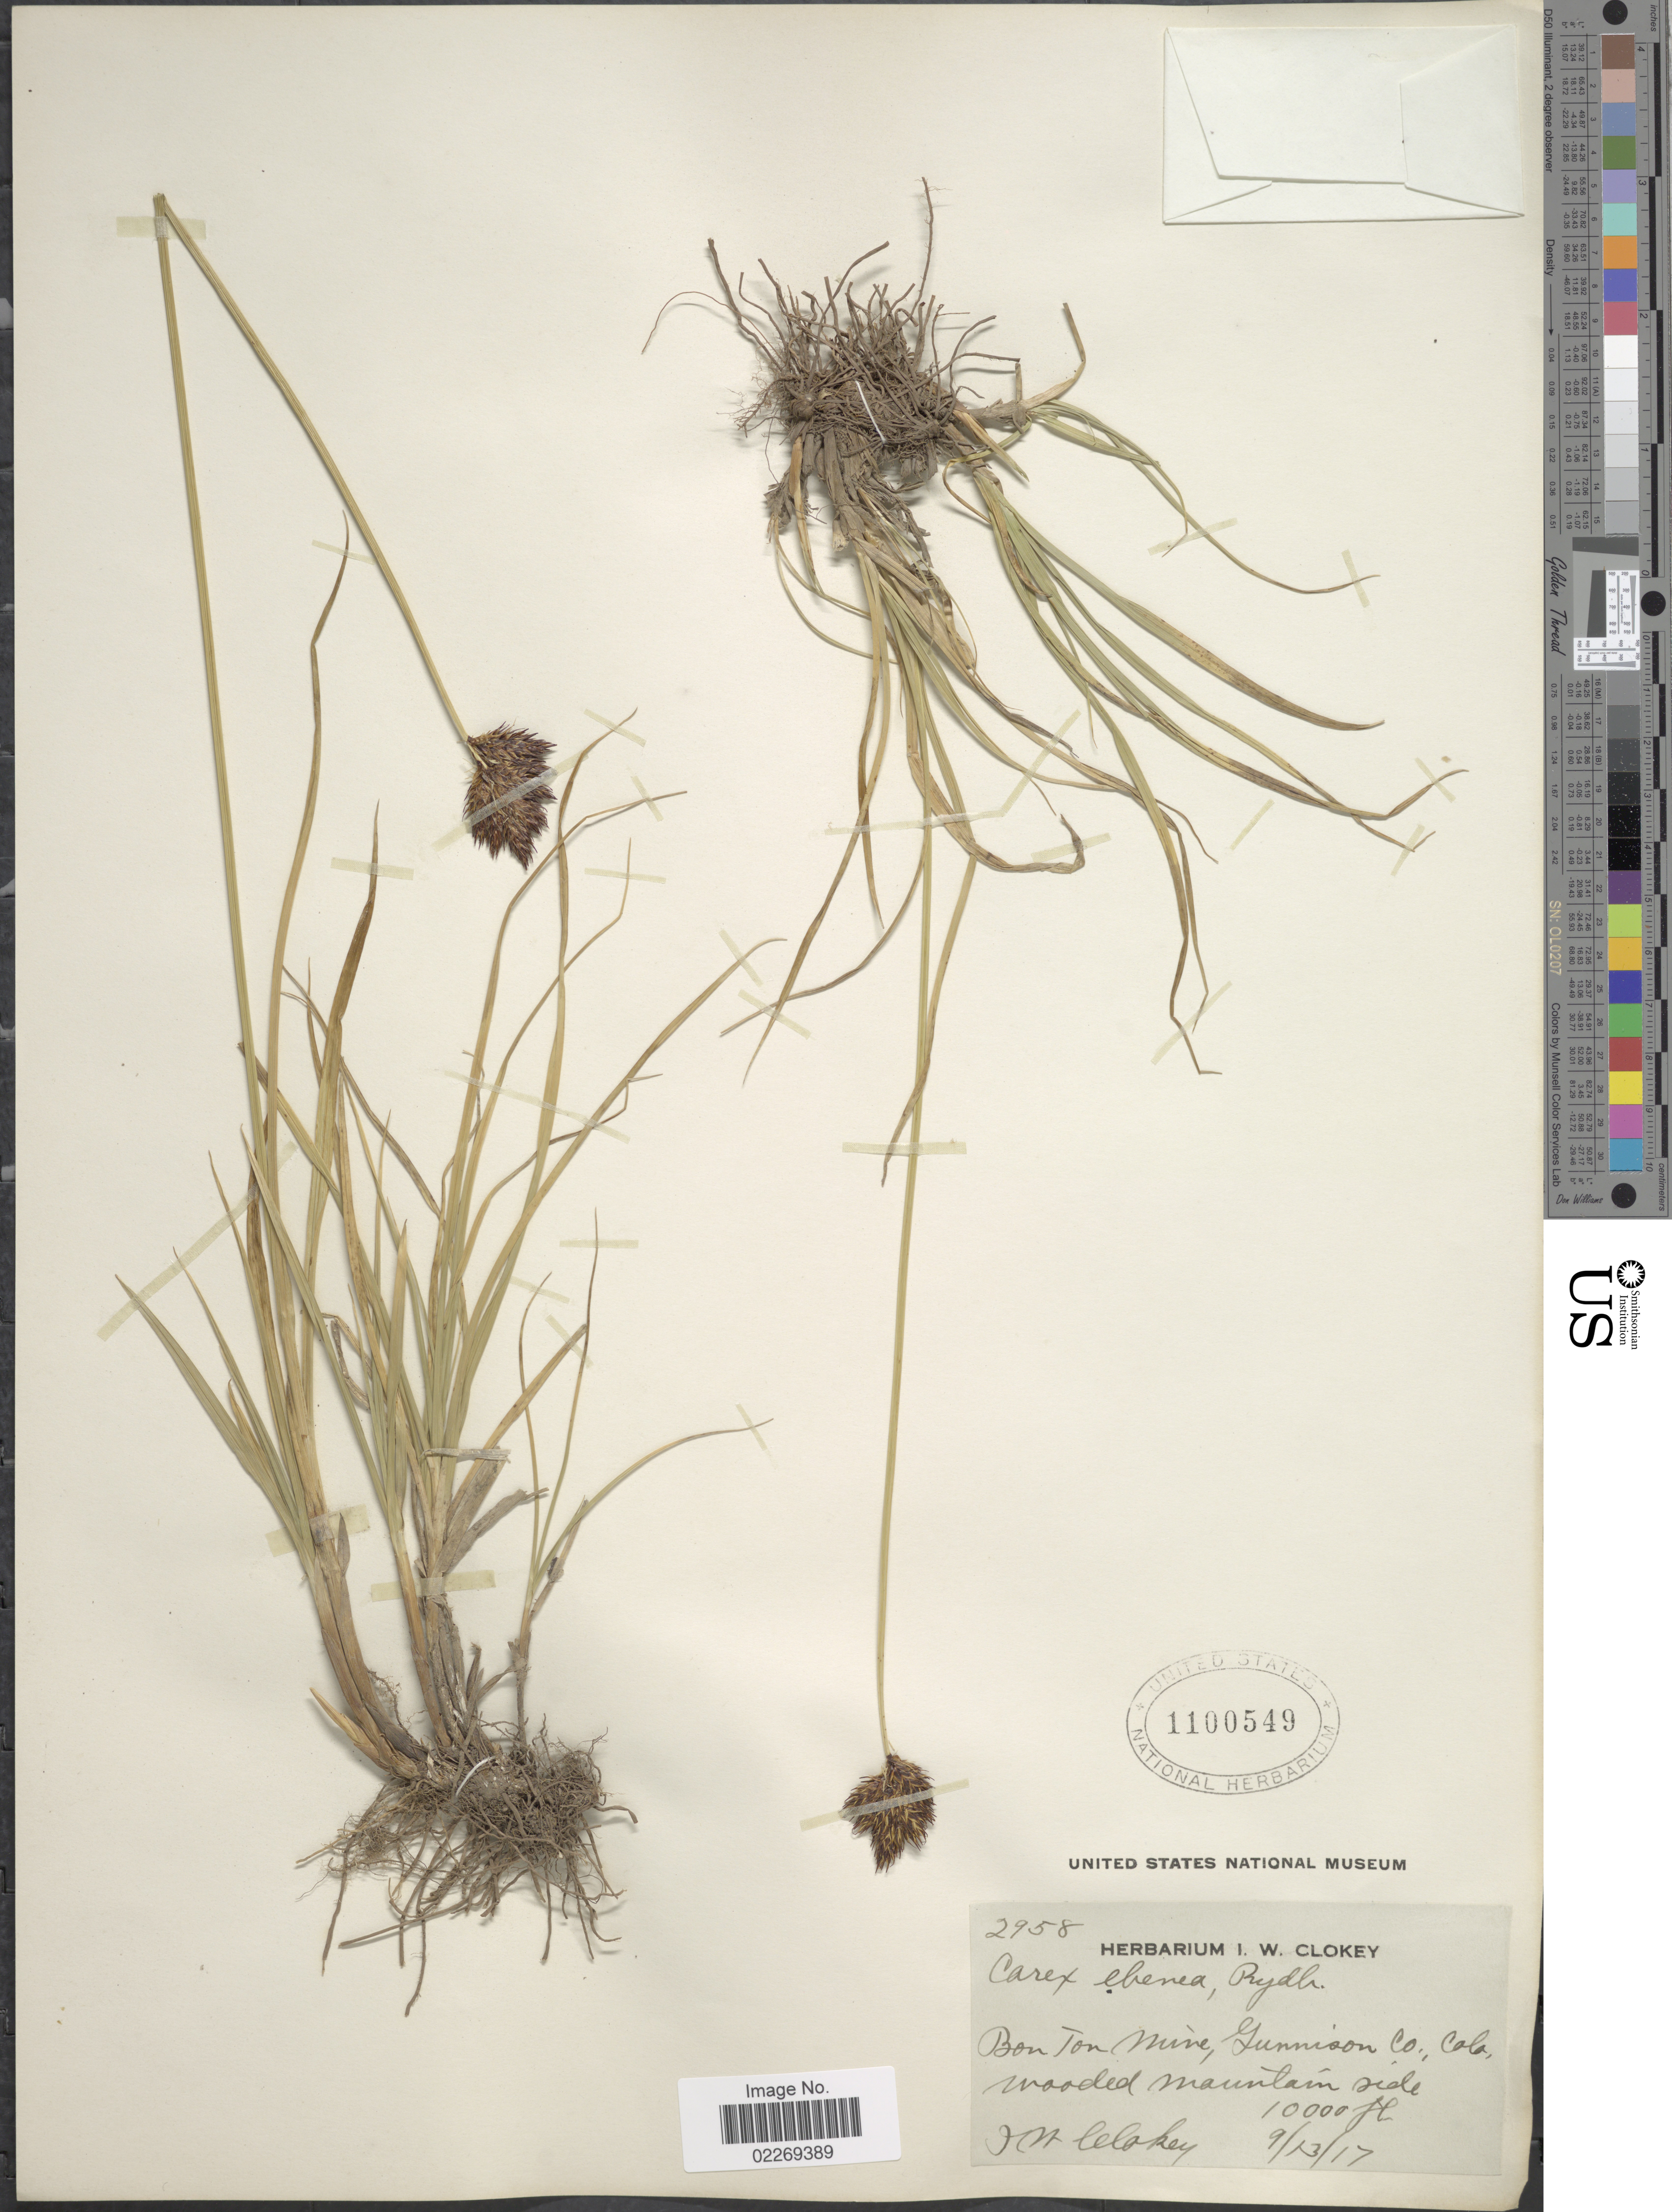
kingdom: Plantae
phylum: Tracheophyta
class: Liliopsida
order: Poales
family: Cyperaceae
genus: Carex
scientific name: Carex ebenea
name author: Rydb.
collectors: I. W. Clokey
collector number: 2958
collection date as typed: Transcribed d/m/y: 13/9/17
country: United States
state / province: Colorado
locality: Bon Ton Mine, Gunnison Co., Colo. Wooded mountain side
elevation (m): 3048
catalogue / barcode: US 1100549